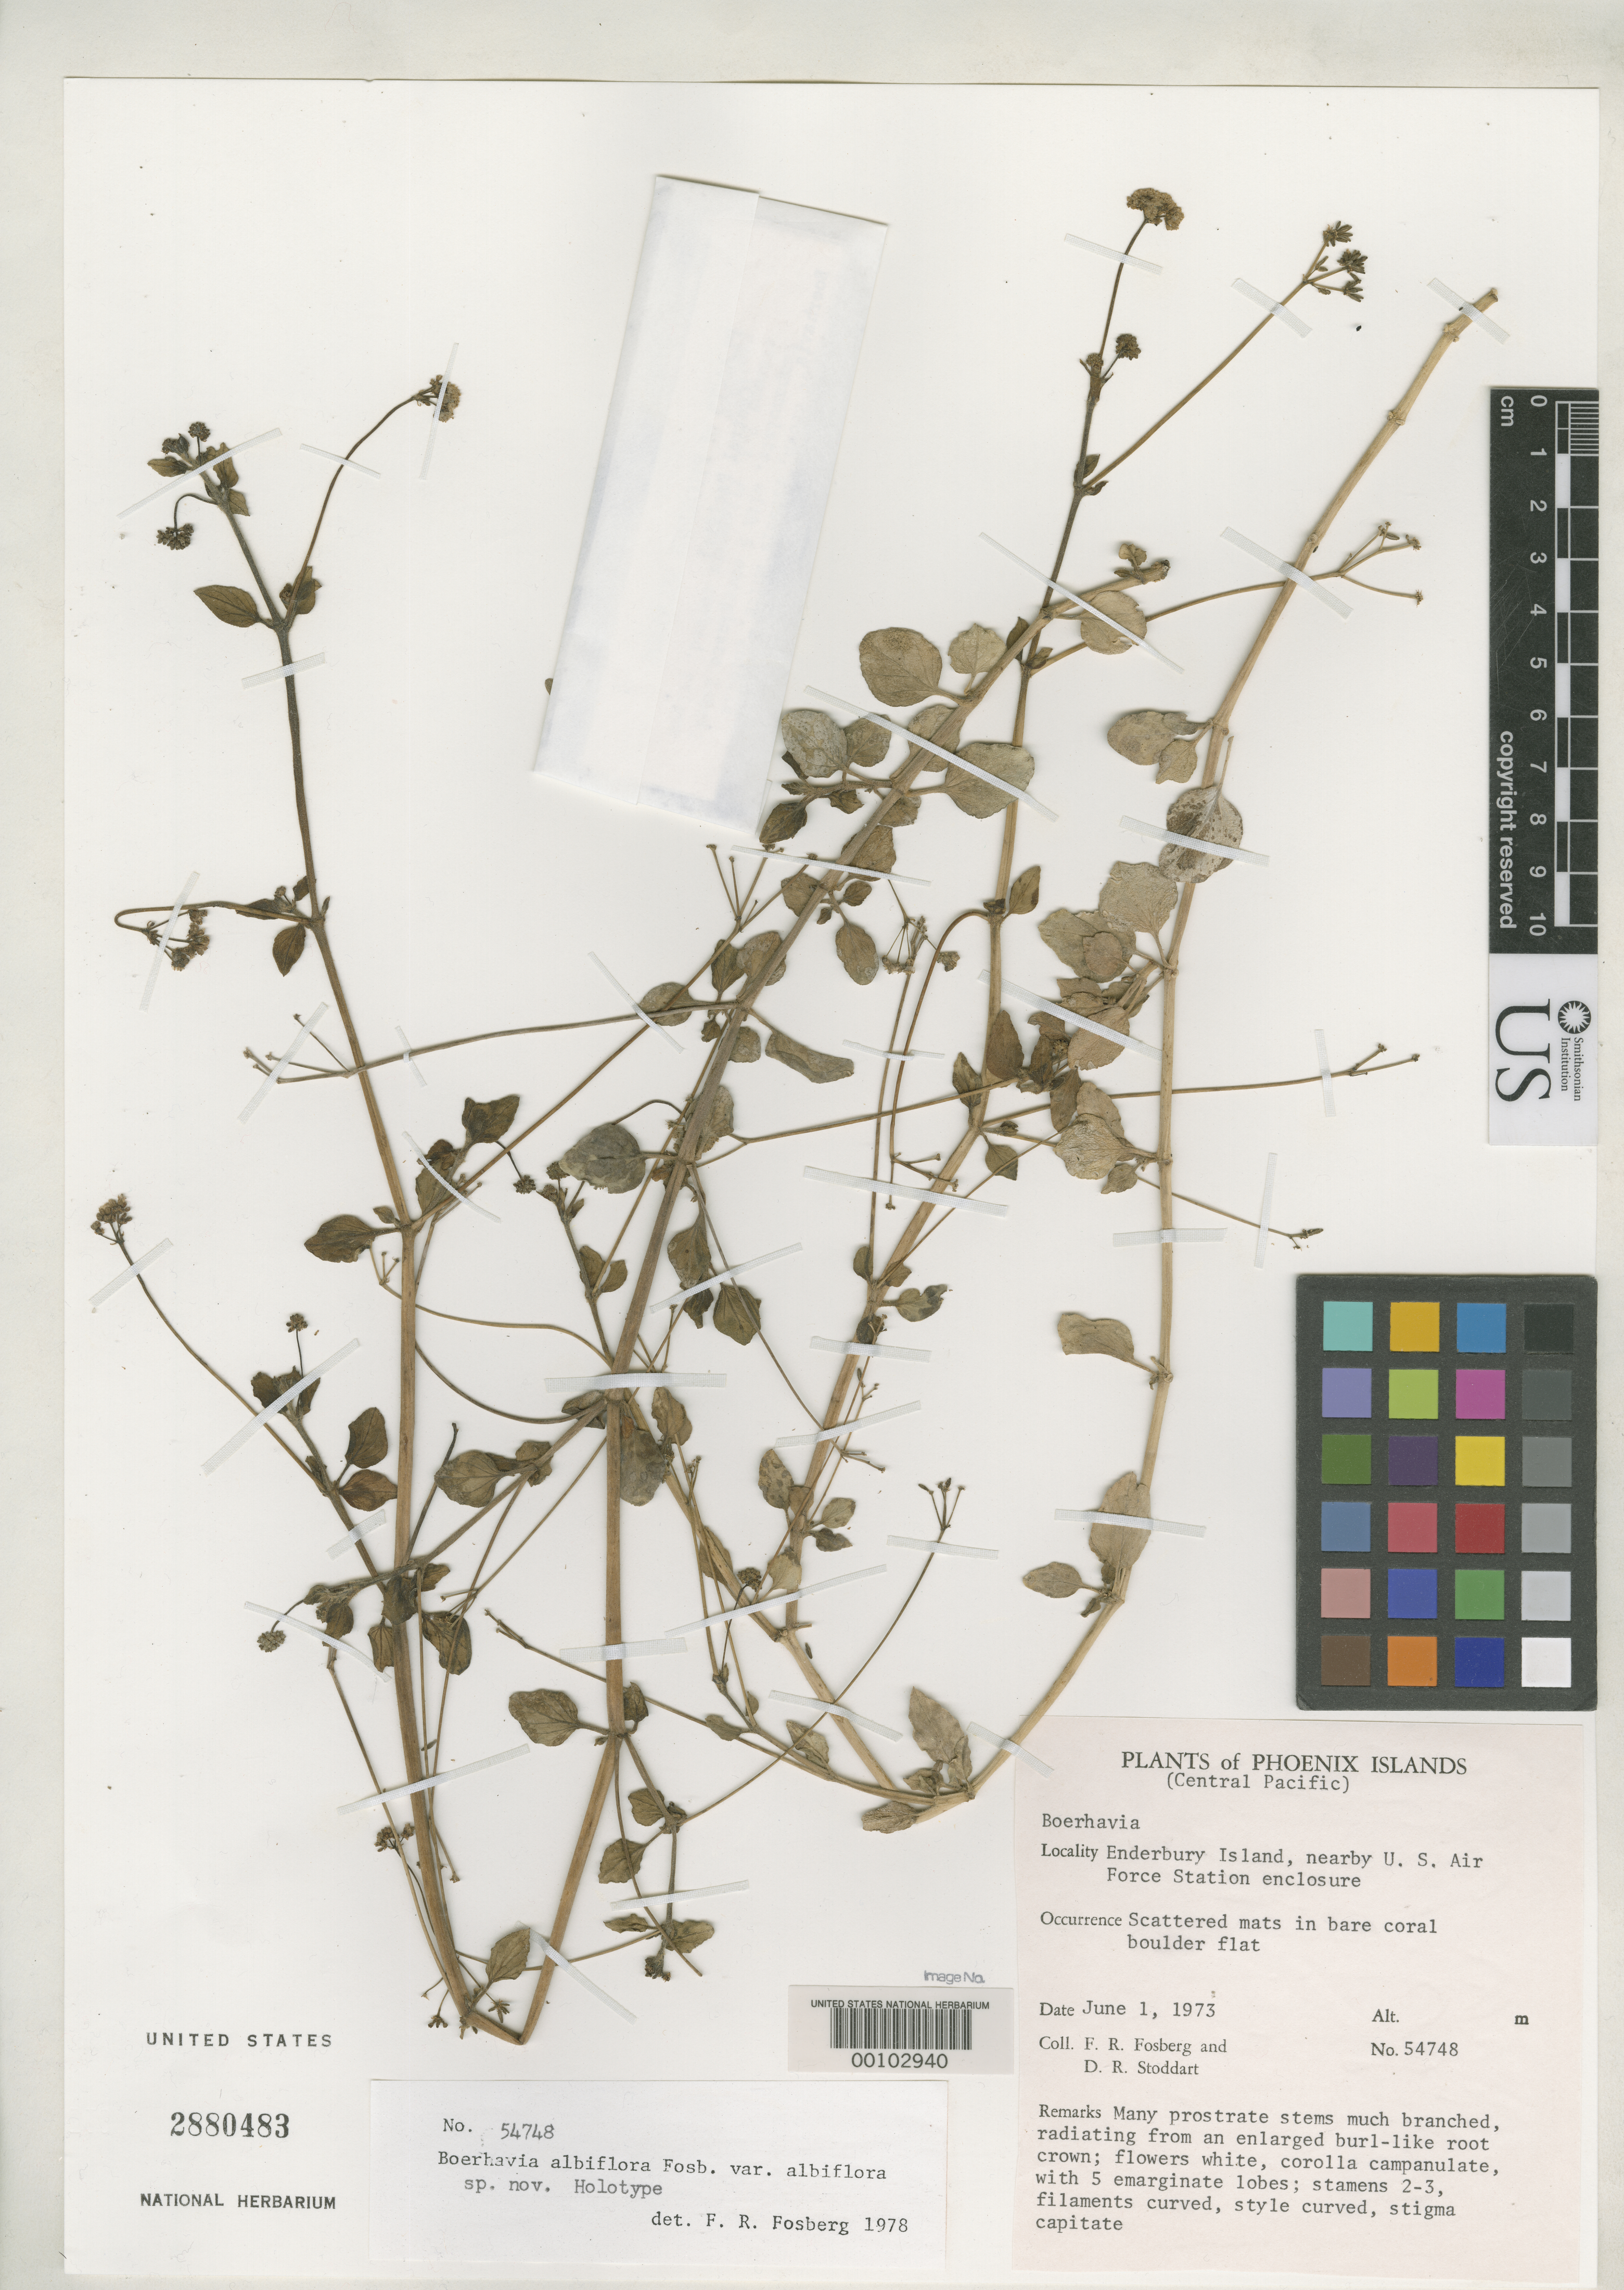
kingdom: Plantae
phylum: Tracheophyta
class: Magnoliopsida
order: Caryophyllales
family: Nyctaginaceae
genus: Boerhavia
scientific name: Boerhavia albiflora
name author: Fosberg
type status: Holotype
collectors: F. R. Fosberg & D. R. Stoddart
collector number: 54748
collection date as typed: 01 Jun 1973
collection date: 1973-06-01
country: Kiribati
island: Enderbury I.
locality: Near U.S. Air Force station. [Phoenix Is.]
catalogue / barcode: US 2880483